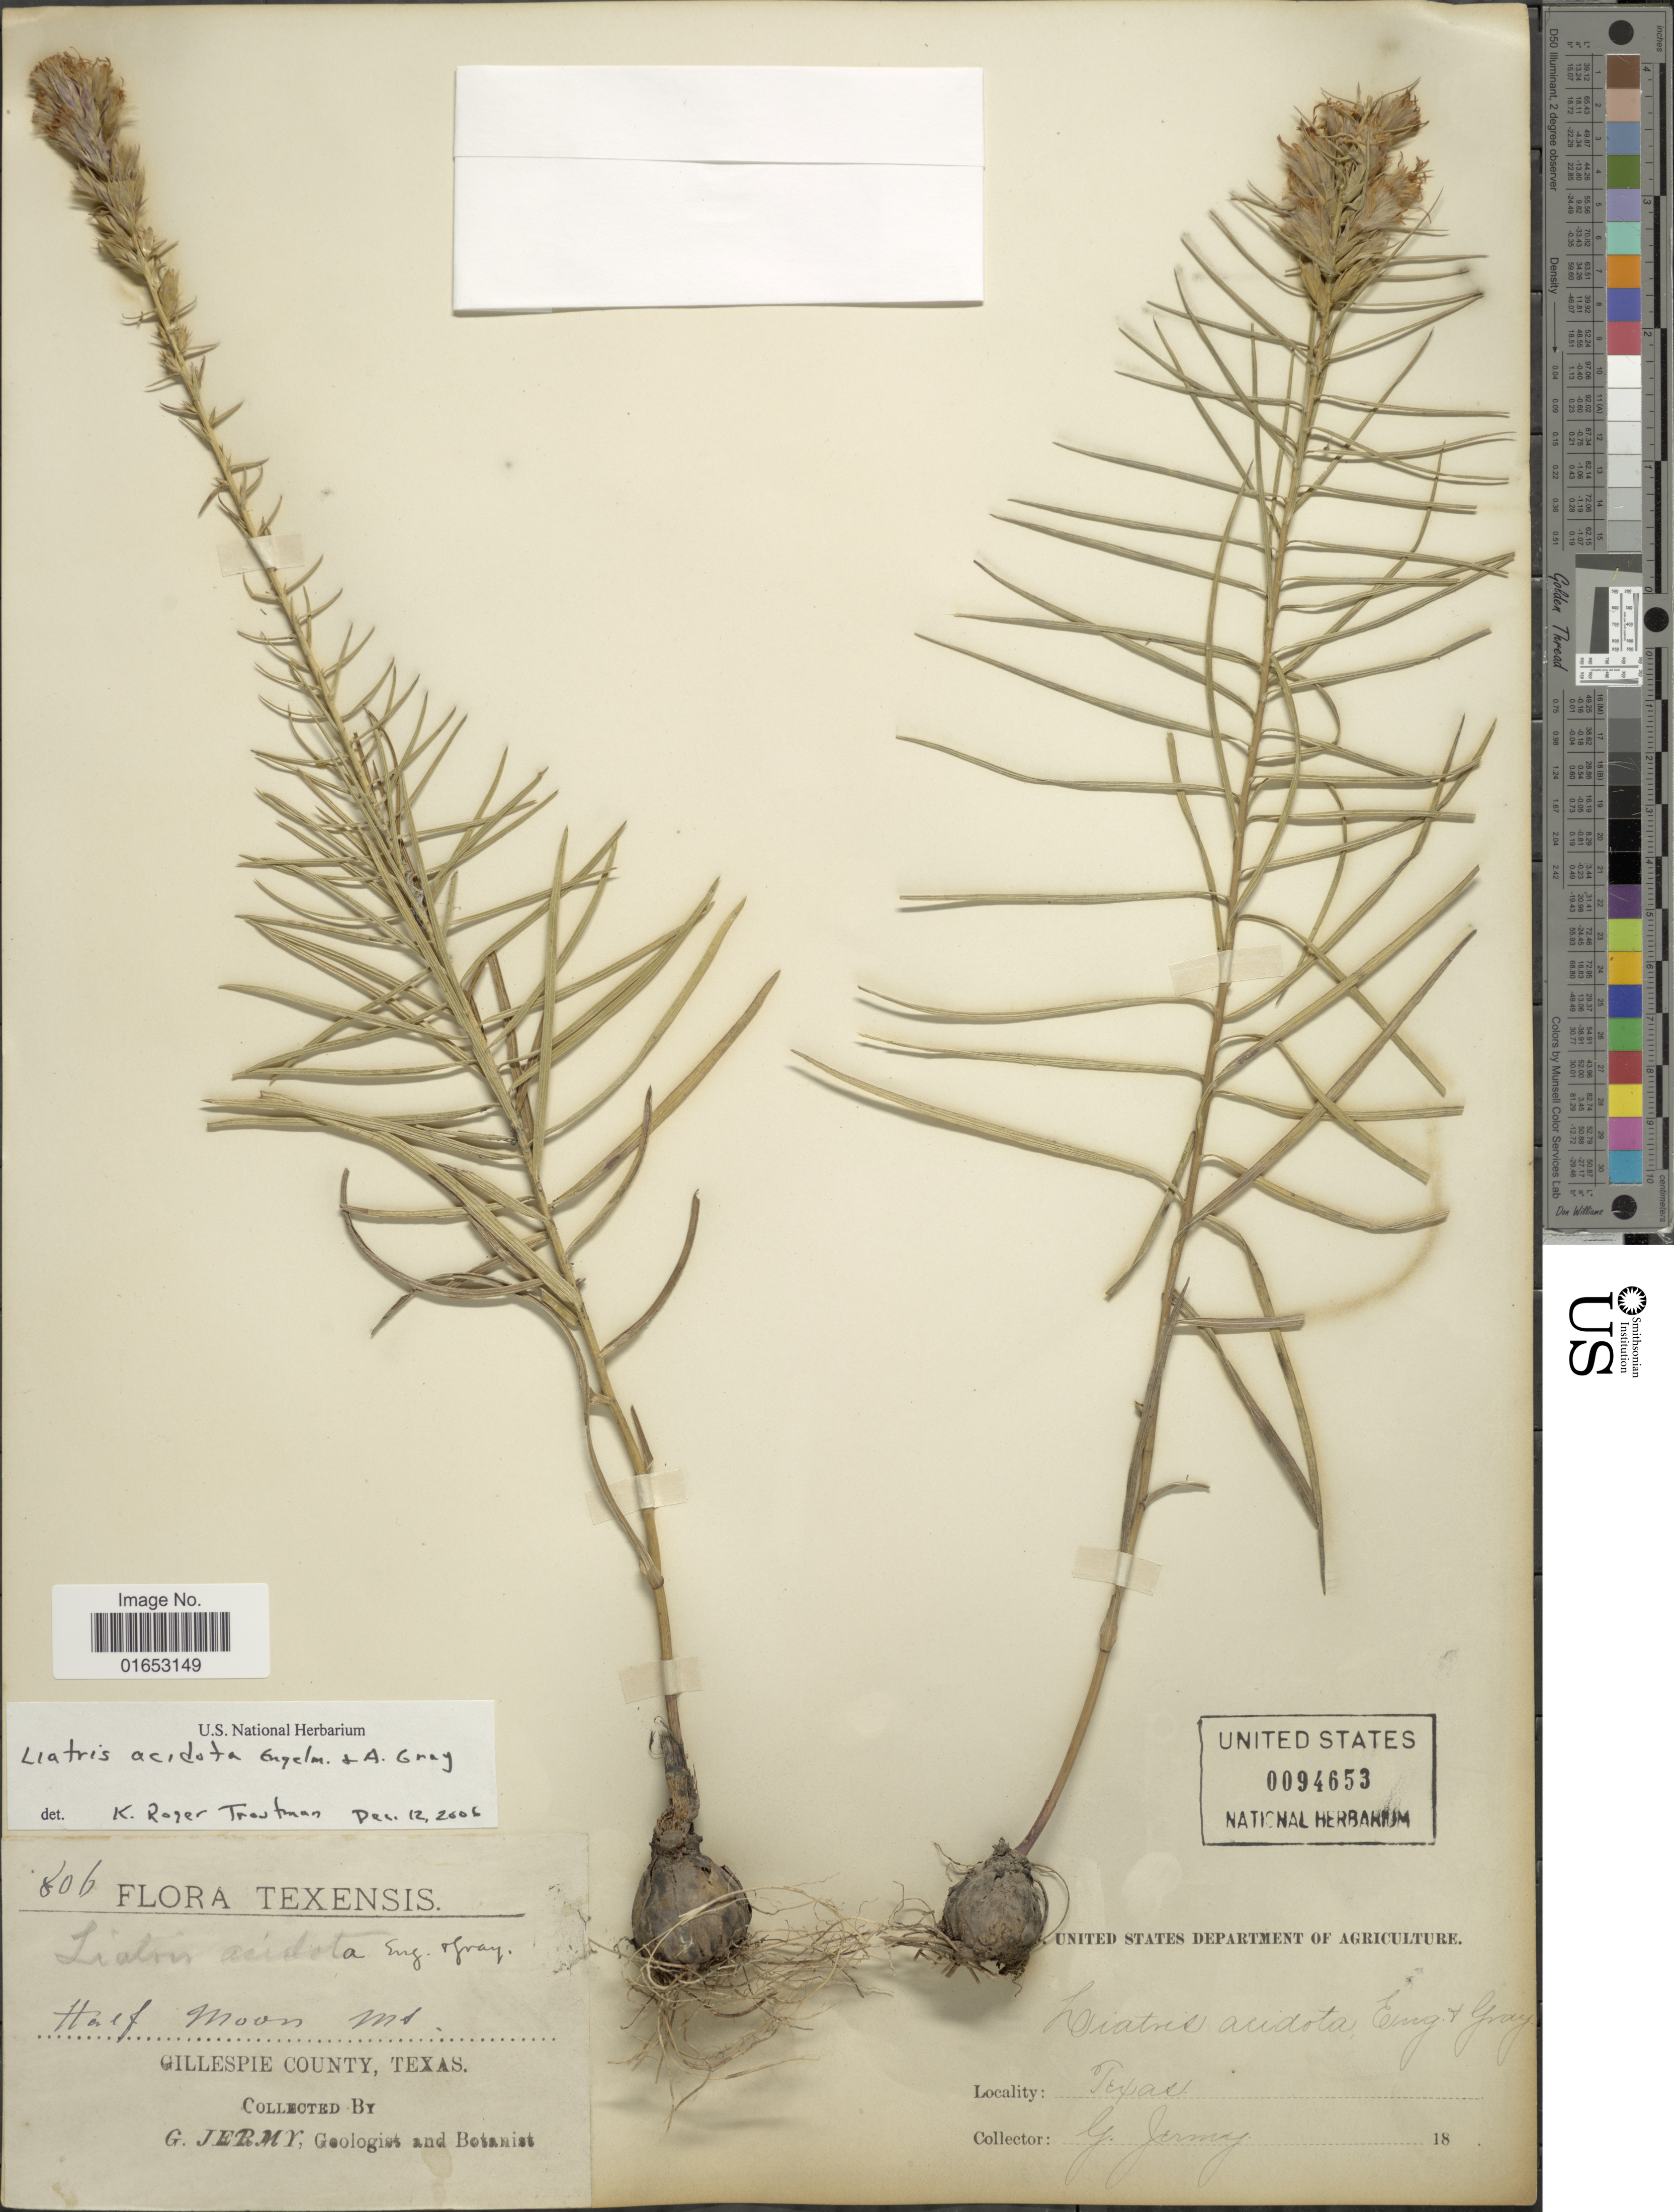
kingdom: Plantae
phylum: Tracheophyta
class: Magnoliopsida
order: Asterales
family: Asteraceae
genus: Liatris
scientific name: Liatris acidota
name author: Engelm. & A. Gray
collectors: G. Jermy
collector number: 806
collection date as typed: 18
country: United States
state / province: Texas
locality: Half Moon mt., Gillespie County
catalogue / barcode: US 94653